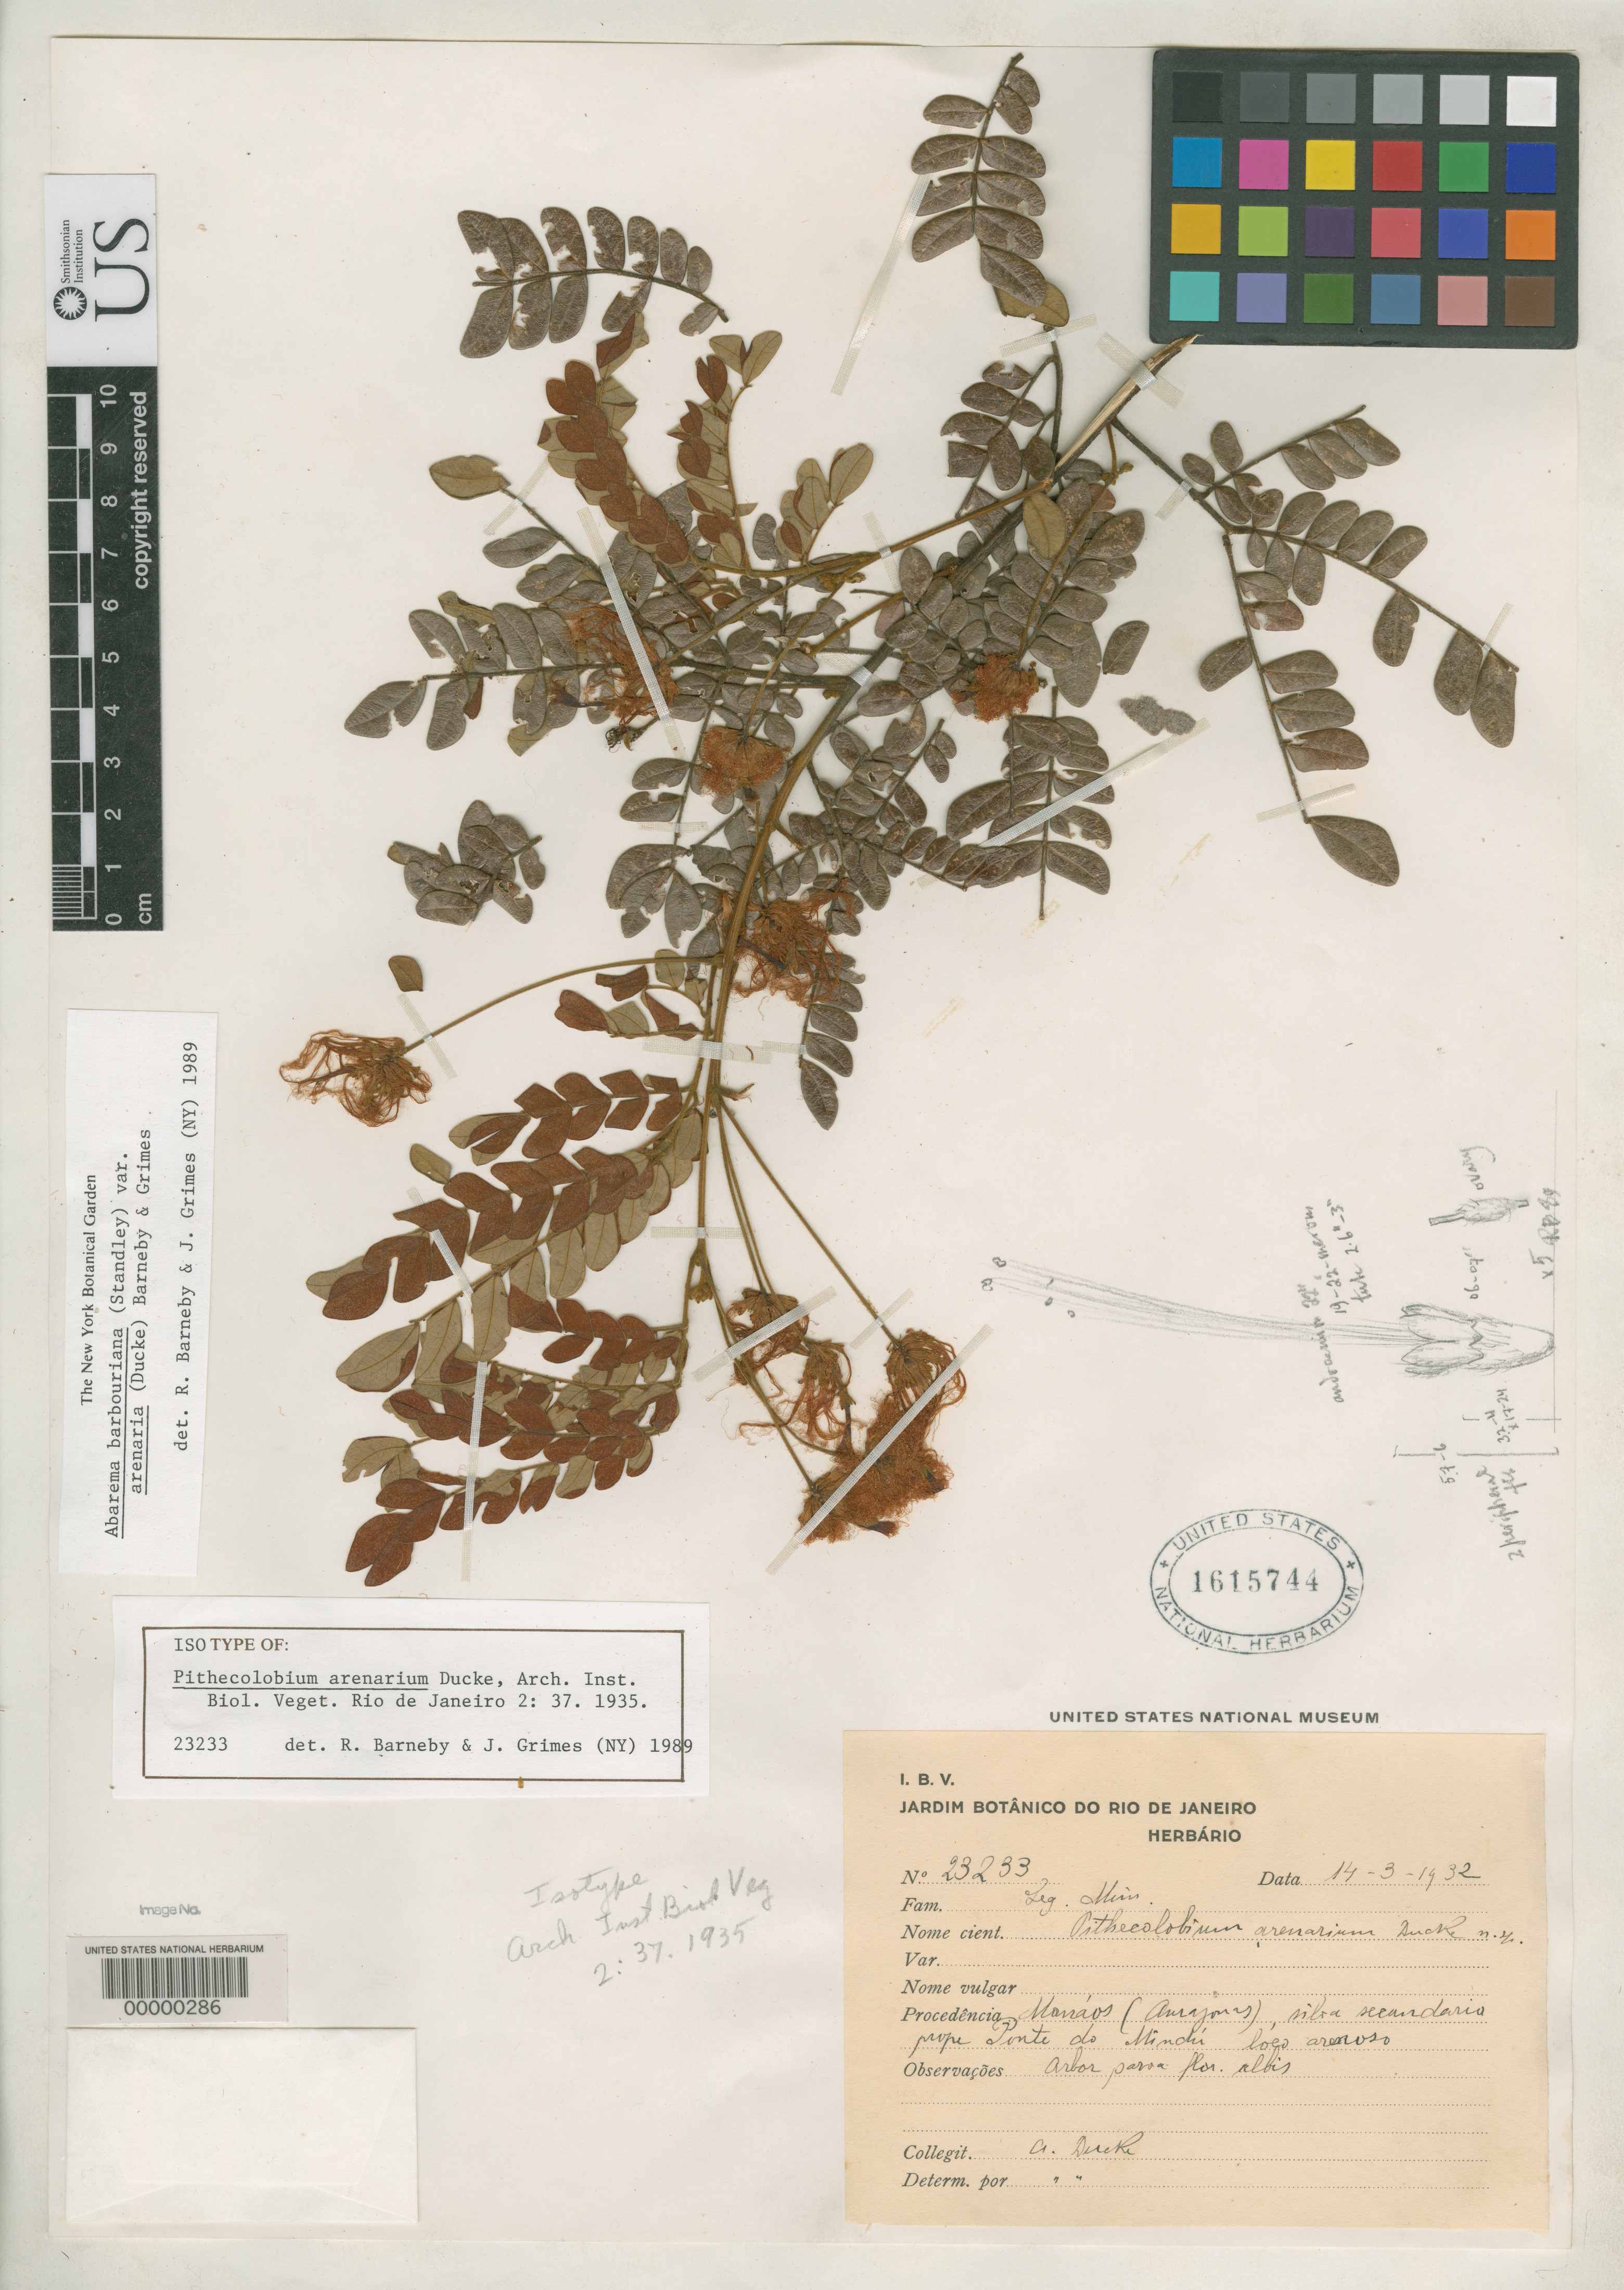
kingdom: Plantae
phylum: Tracheophyta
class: Magnoliopsida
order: Fabales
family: Fabaceae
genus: Pithecellobium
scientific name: Pithecellobium arenarium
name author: Ducke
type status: Isotype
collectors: A. Ducke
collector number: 23233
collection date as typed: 14 Mar 1932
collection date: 1932-03-14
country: Brazil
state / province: Amazonas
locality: Manaos.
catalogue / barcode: US 1615744